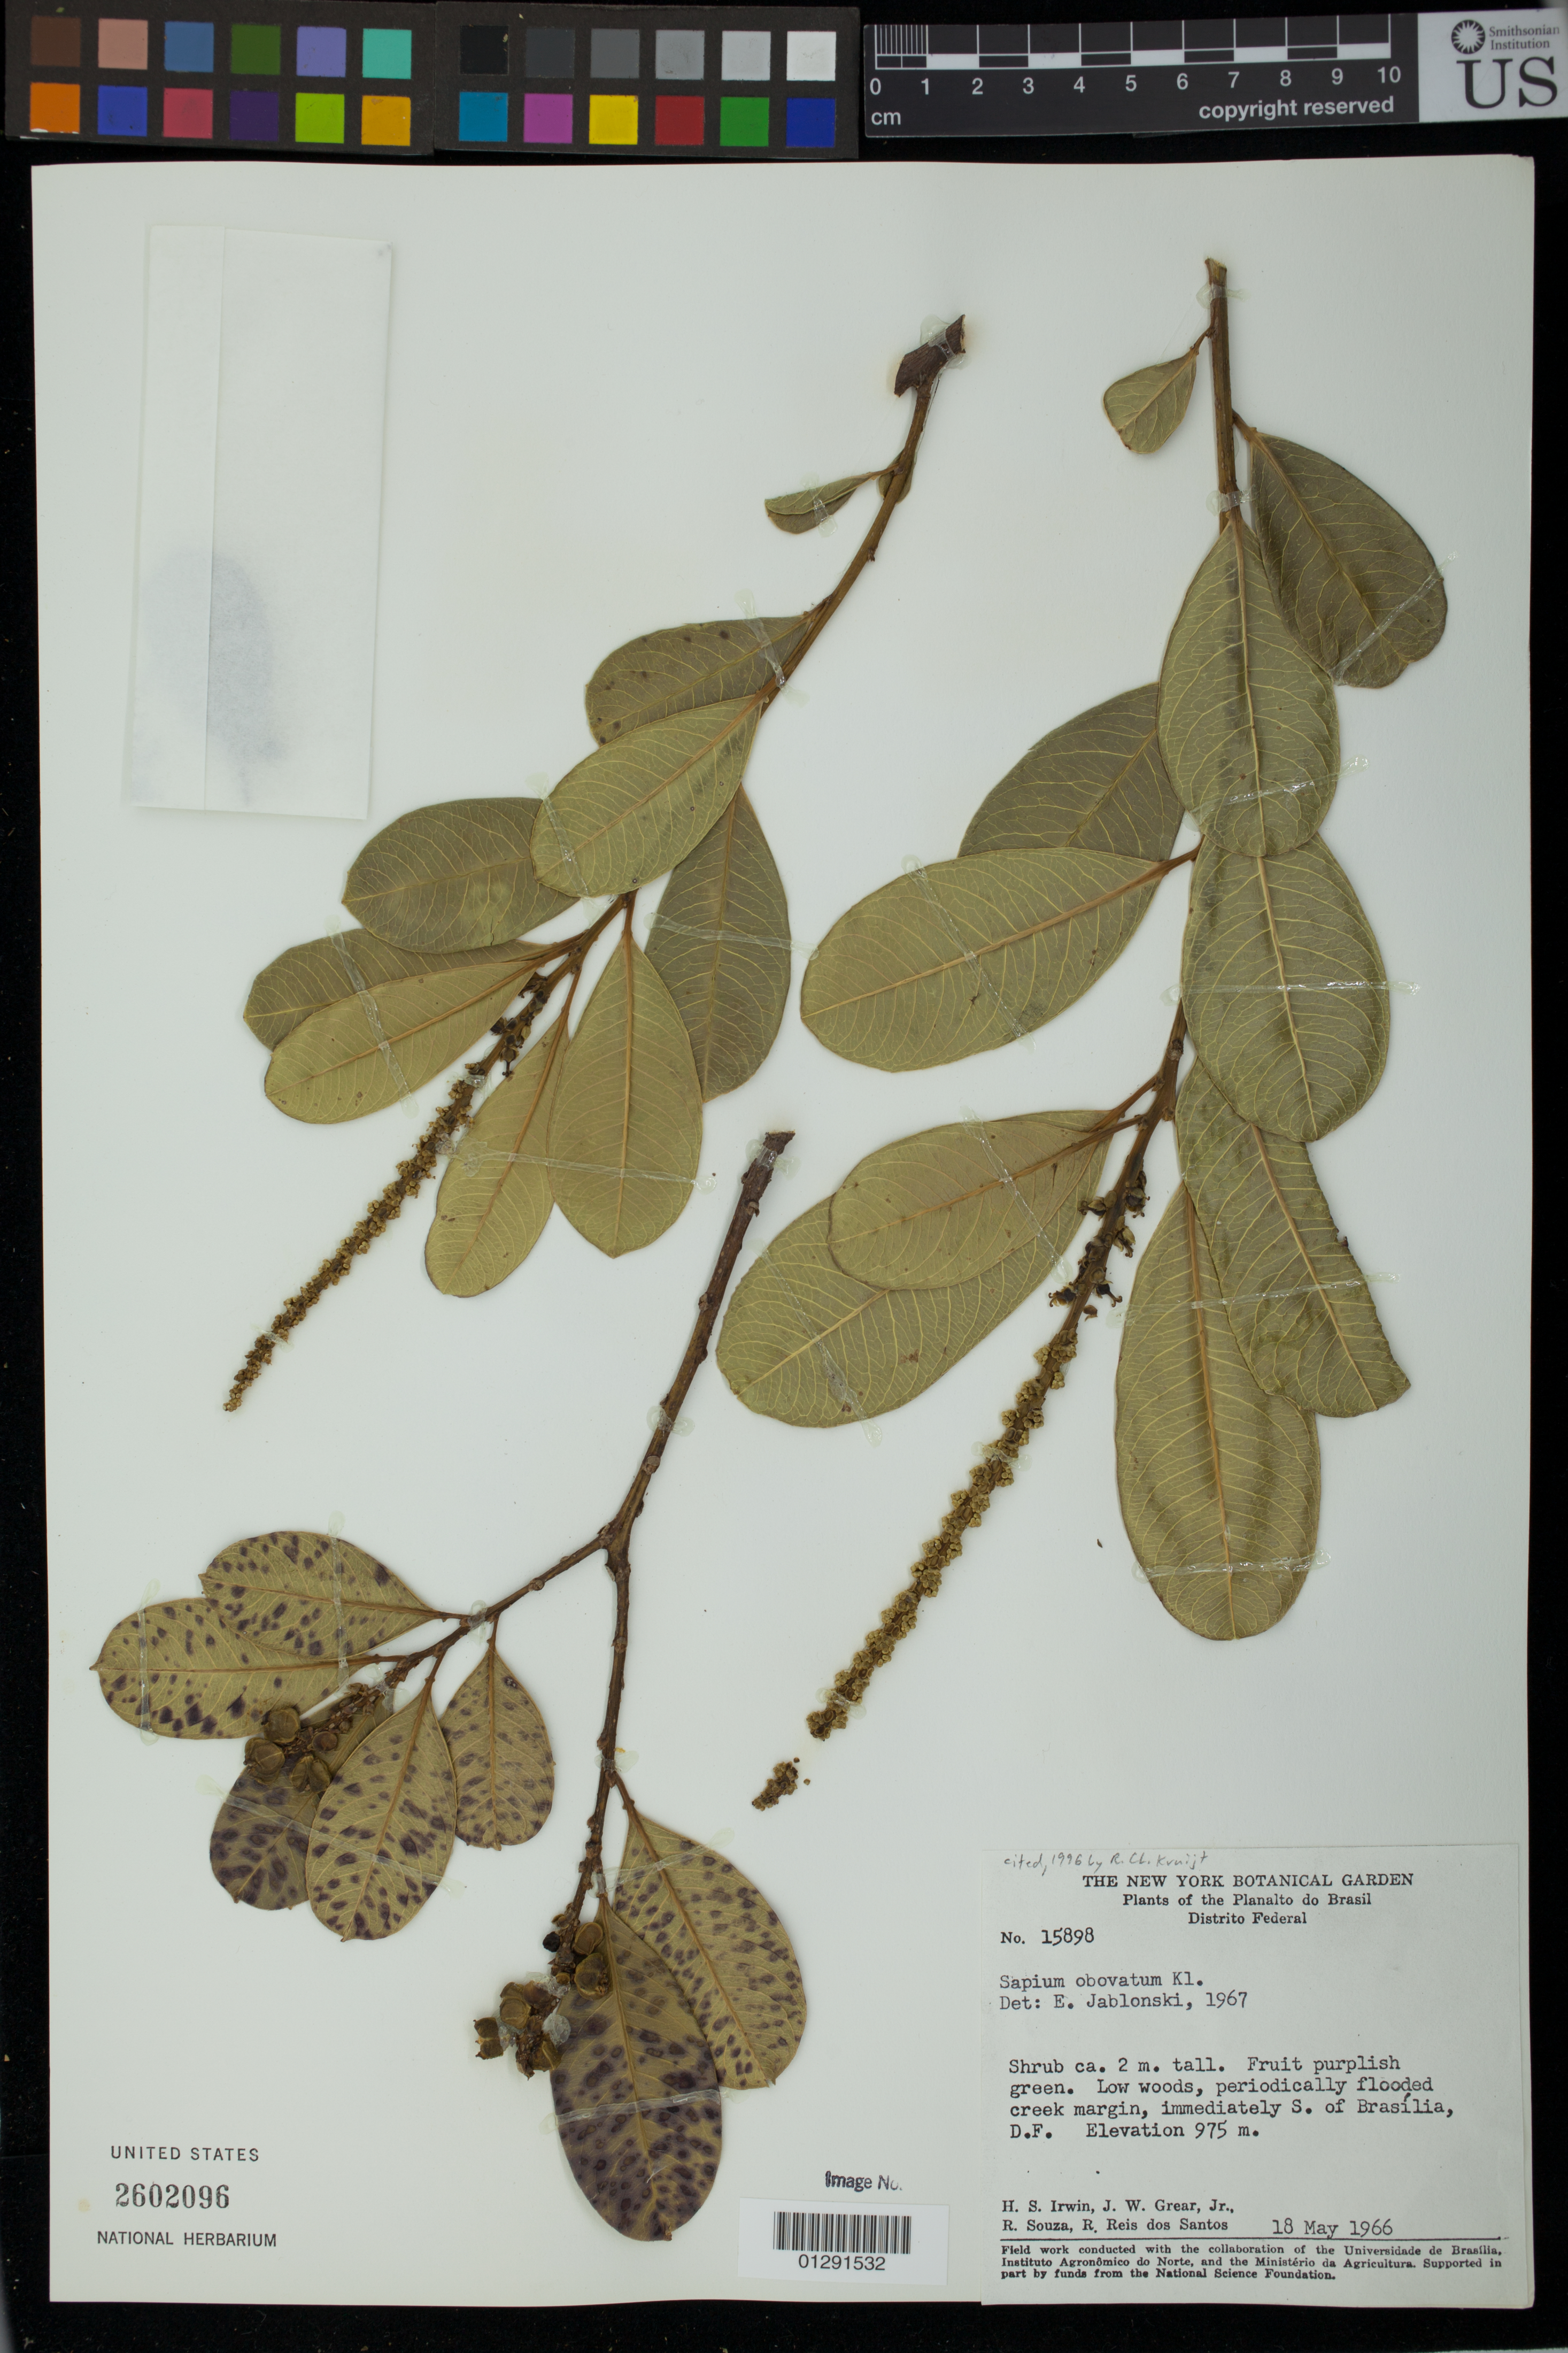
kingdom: Plantae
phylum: Tracheophyta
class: Magnoliopsida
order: Malpighiales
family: Euphorbiaceae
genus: Sapium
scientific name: Sapium obovatum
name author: Klotzsch ex Müll. Arg.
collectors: H. Irwin, J. W. Grear, R. Souza & R. Reis dos Santos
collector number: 15898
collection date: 1966-05-18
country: Brazil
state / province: Distrito Federal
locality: immediately S. of Brasilia, D.F.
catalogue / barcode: US 2602096